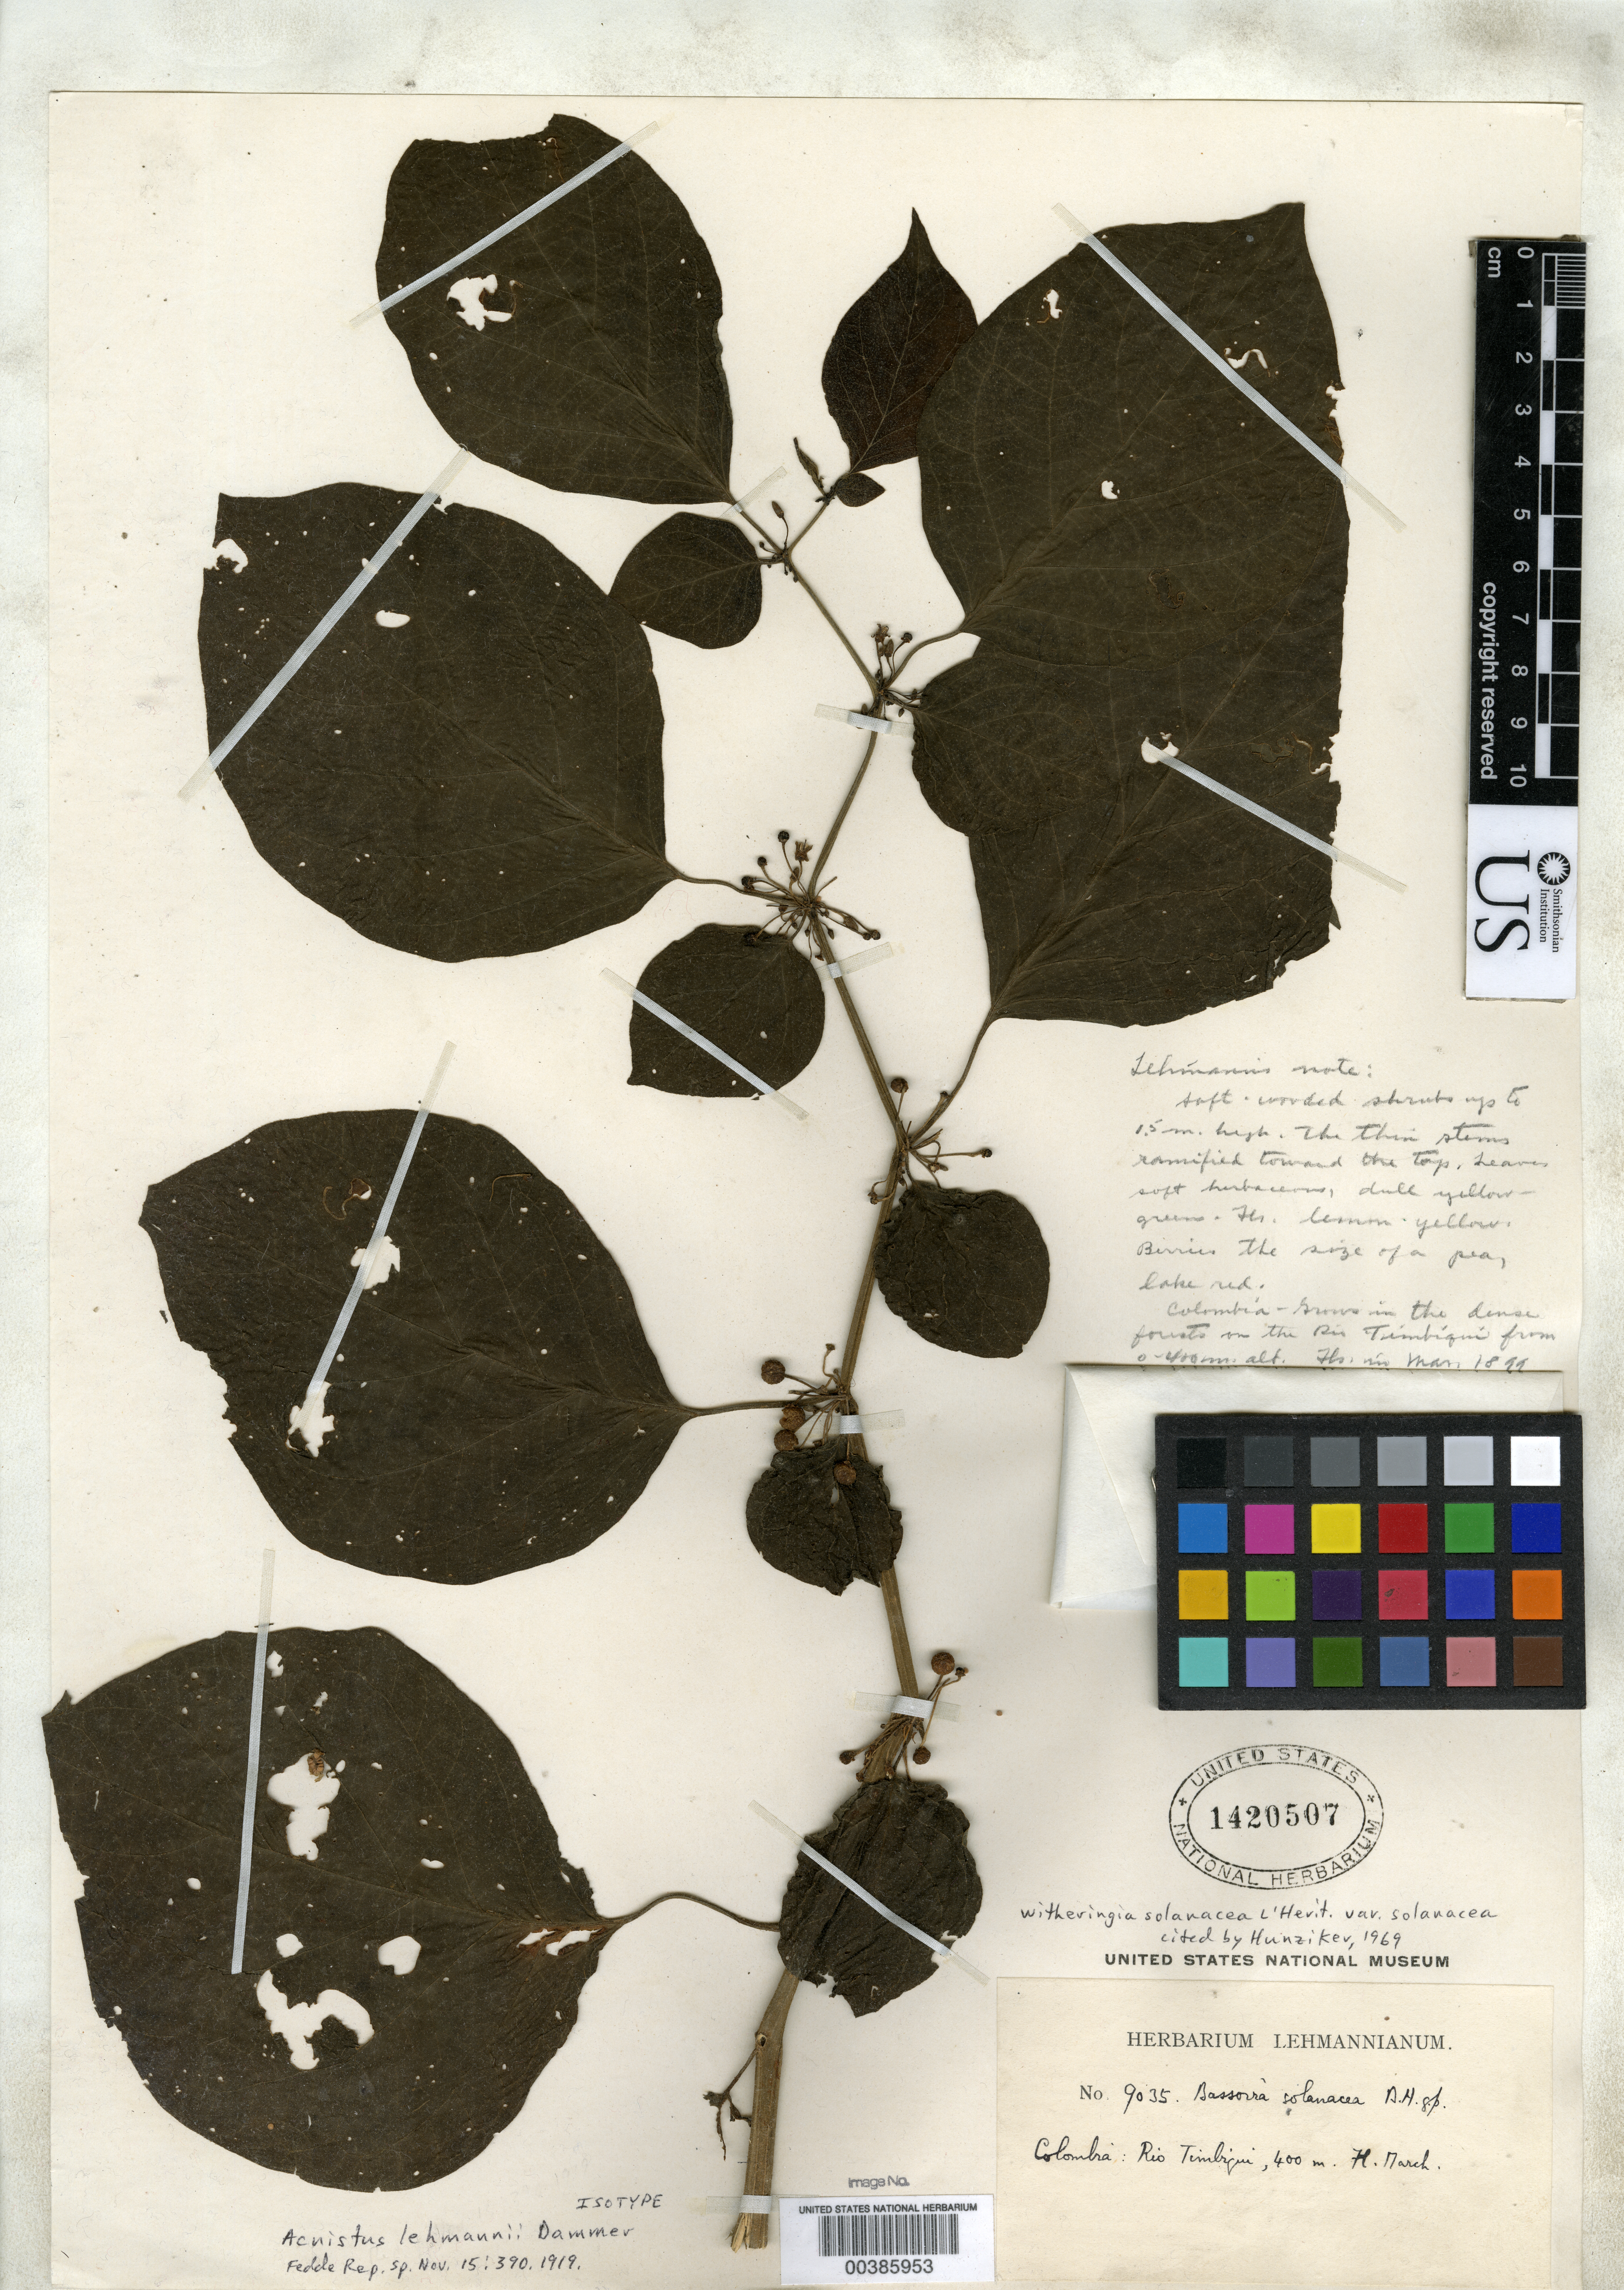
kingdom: Plantae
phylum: Tracheophyta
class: Magnoliopsida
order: Solanales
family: Solanaceae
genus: Acnistus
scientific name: Acnistus lehmannii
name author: Dammer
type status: Isotype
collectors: F. C. Lehmann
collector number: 9035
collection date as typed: Mar 1899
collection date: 1899-03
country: Colombia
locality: Rio Timbique.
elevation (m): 400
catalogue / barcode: US 1420507